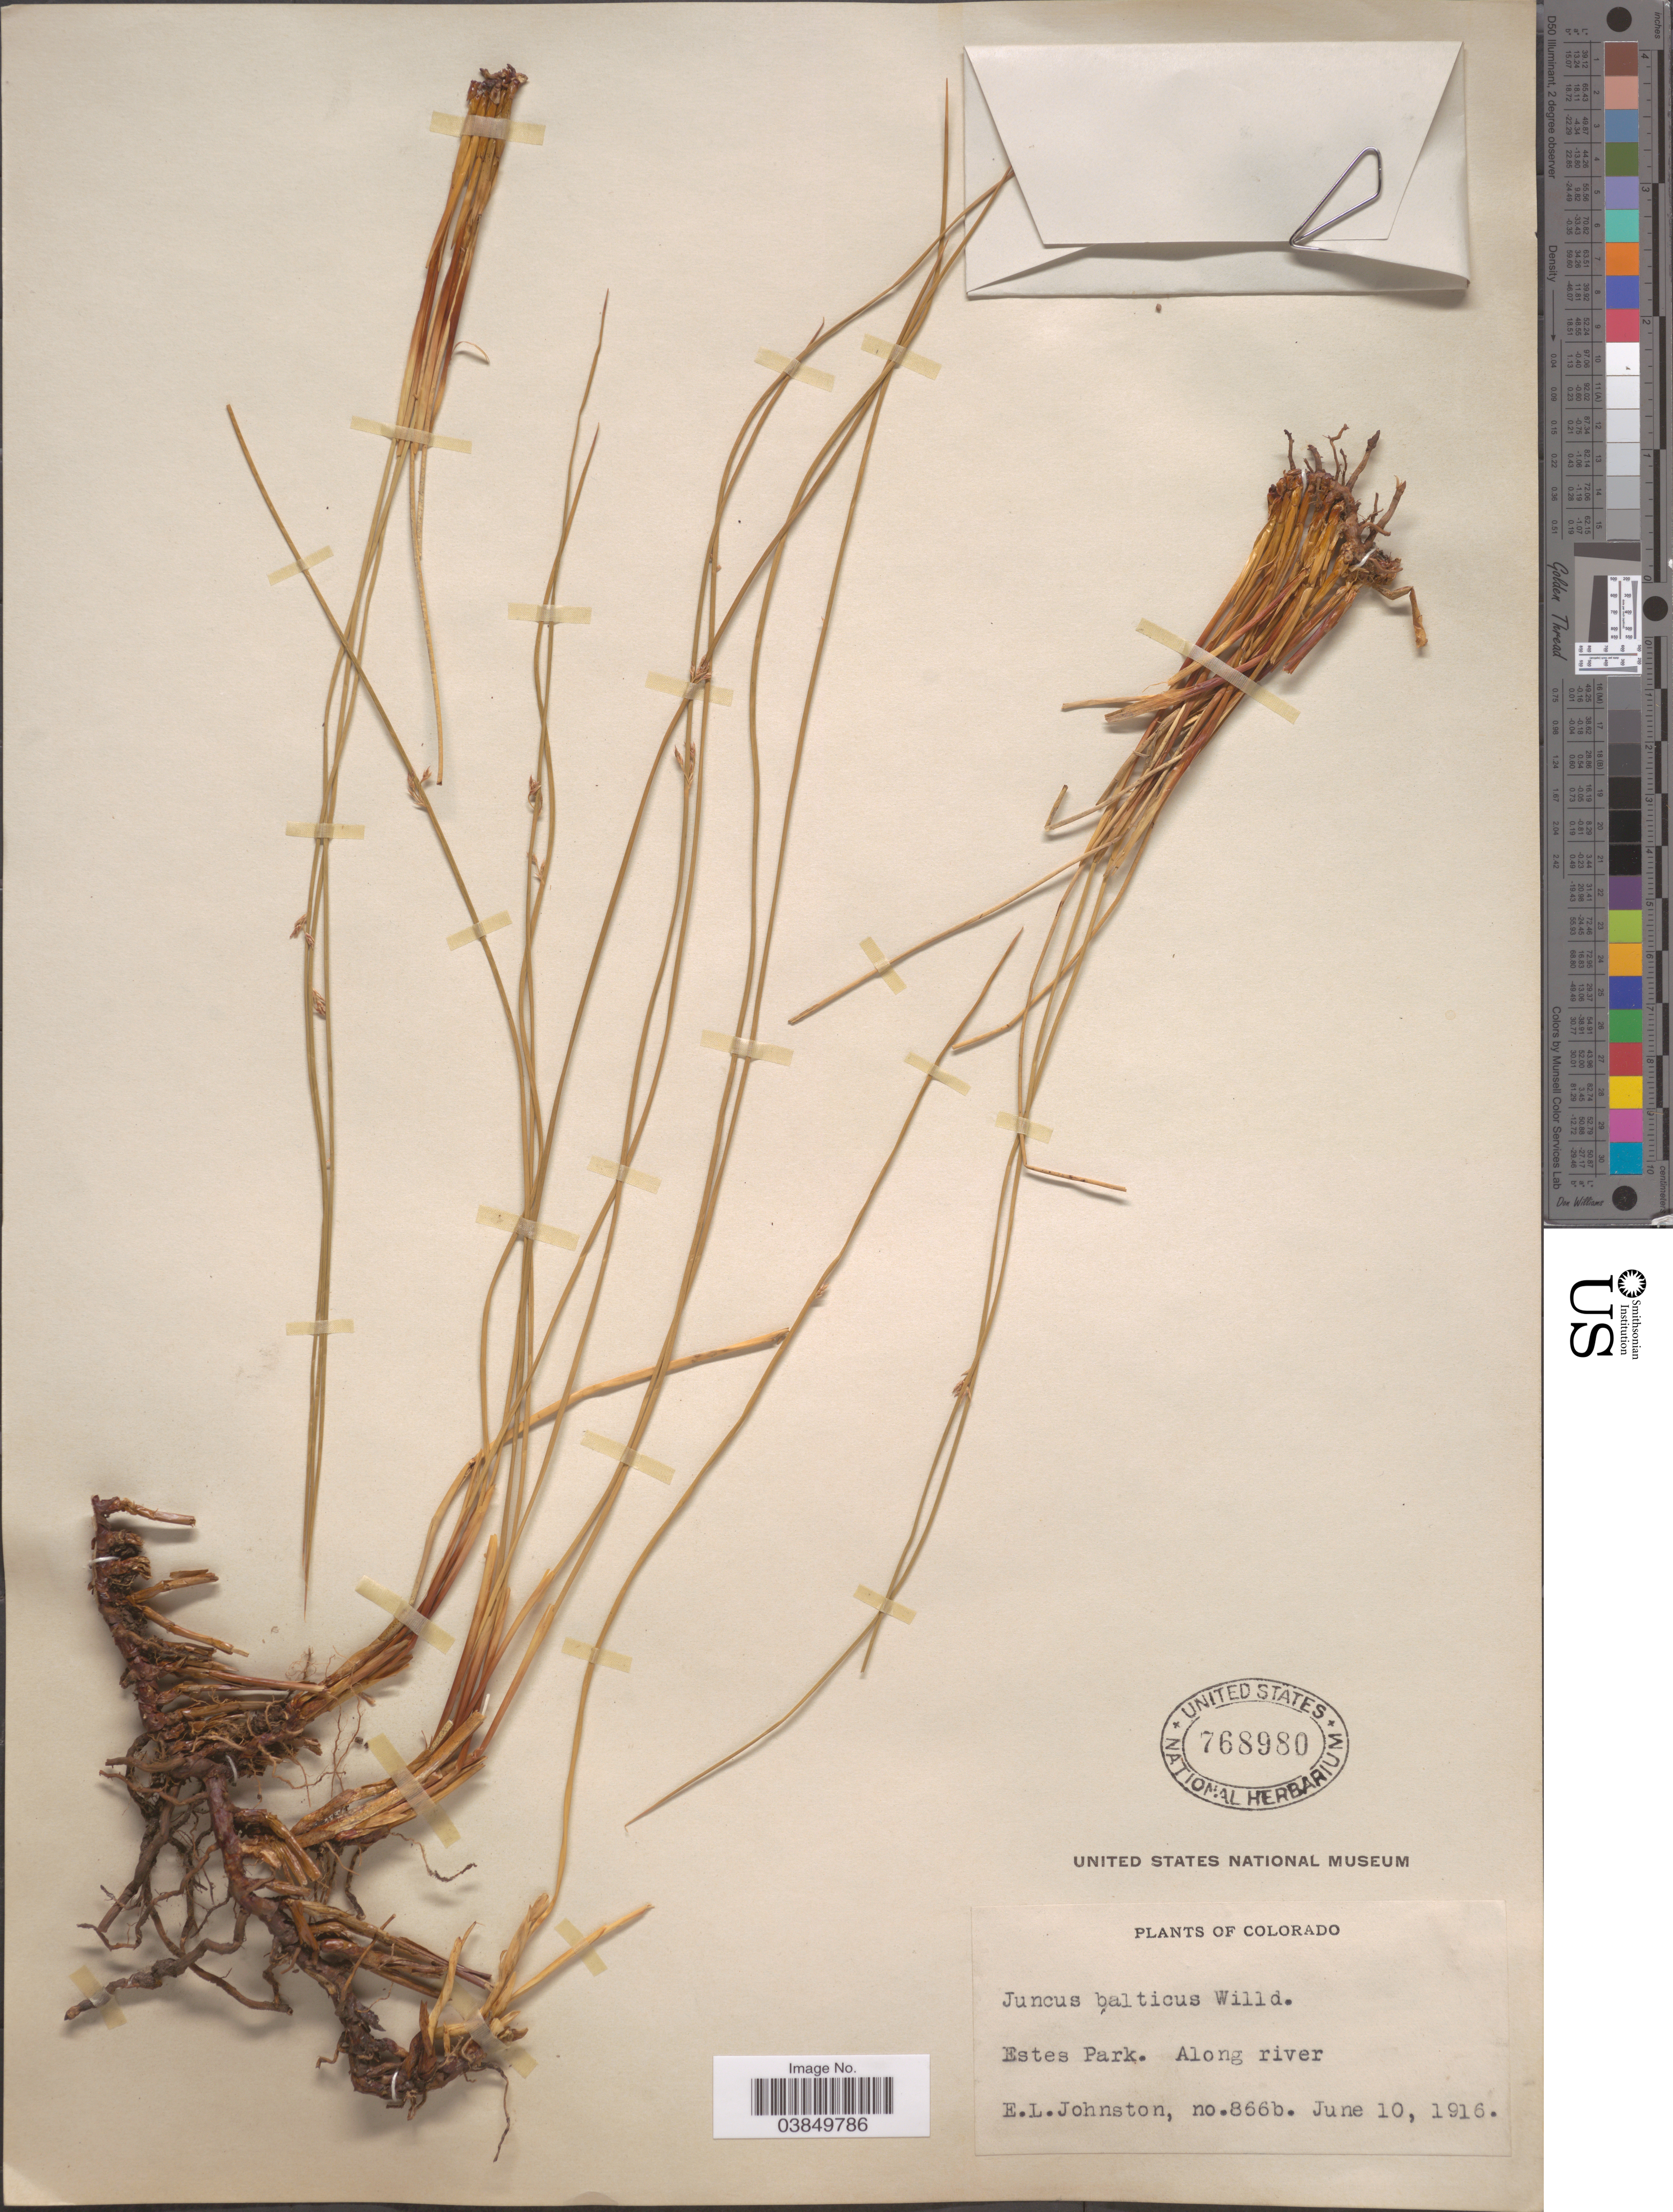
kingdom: Plantae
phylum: Tracheophyta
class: Liliopsida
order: Poales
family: Juncaceae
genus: Juncus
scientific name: Juncus balticus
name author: Willd.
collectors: E. L. Johnston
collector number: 866b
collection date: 1916-06-10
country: United States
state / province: Colorado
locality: Estes Park. Along river.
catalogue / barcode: US 768980